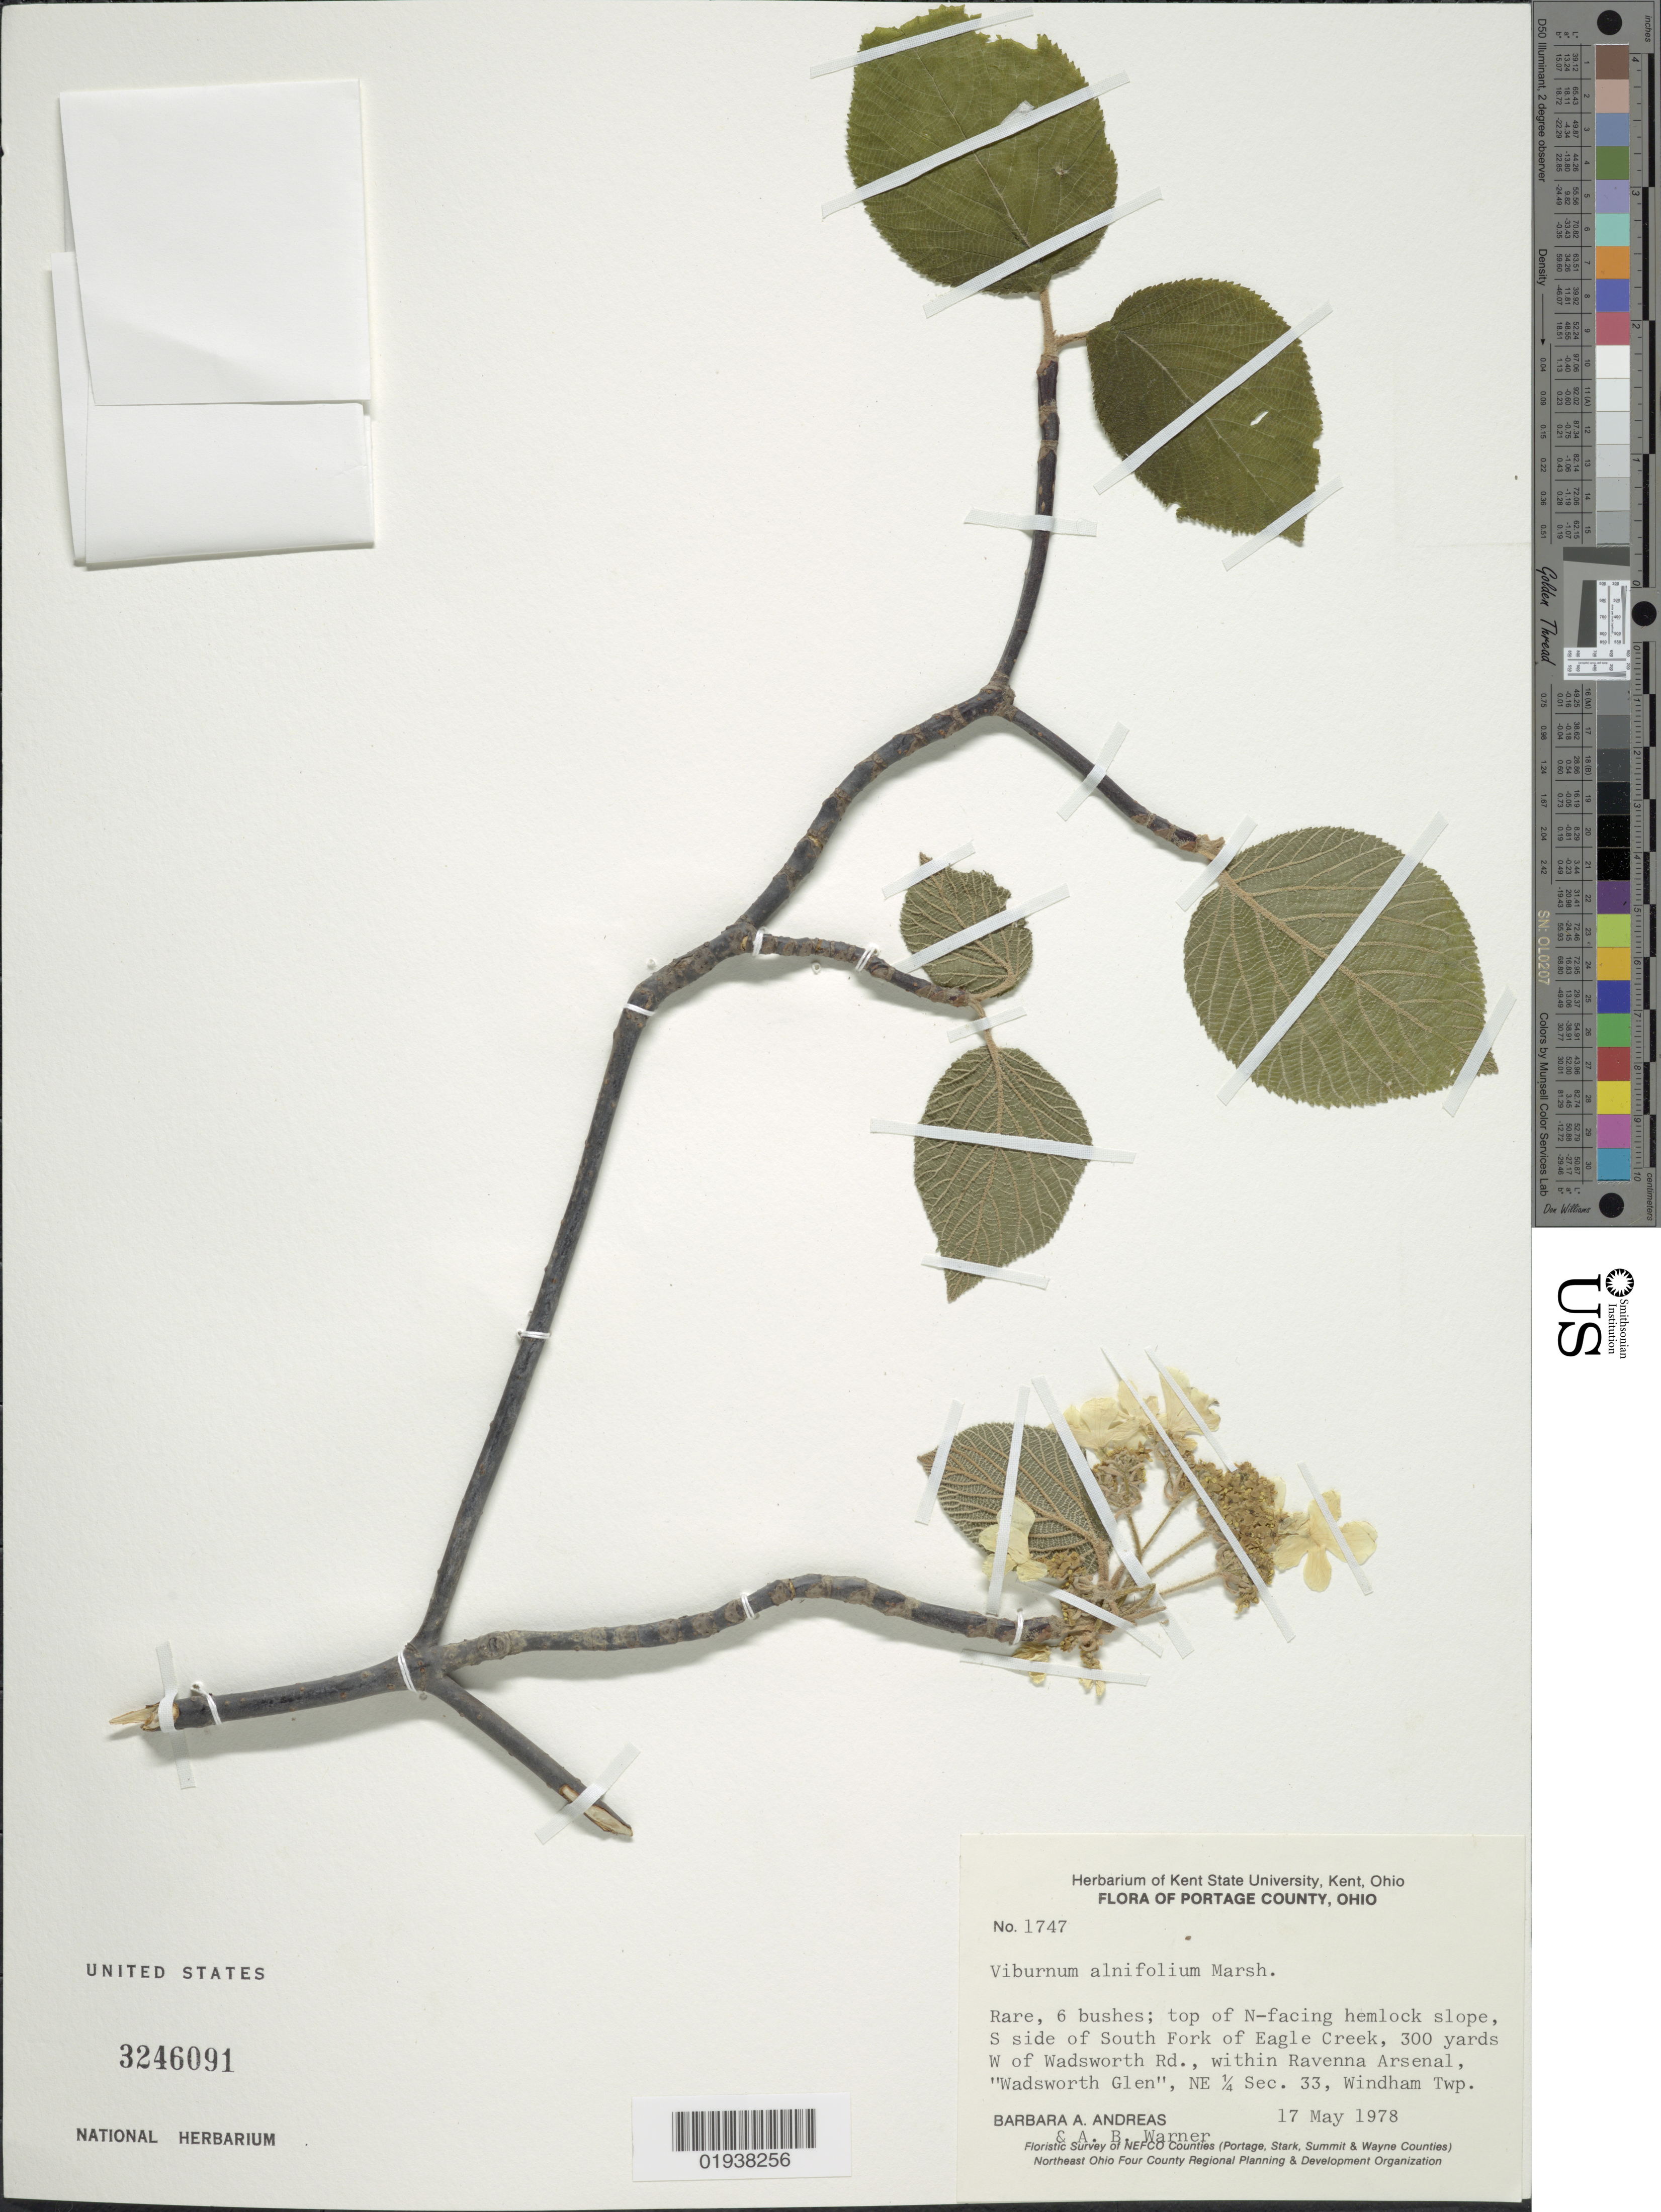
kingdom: Plantae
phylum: Tracheophyta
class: Magnoliopsida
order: Dipsacales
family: Viburnaceae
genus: Viburnum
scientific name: Viburnum alnifolium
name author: Marshall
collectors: B. A. Andreas & A. Warner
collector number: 1747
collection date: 1978-05-17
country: United States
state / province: Ohio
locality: Portage County. Top of N-facing hemlock slope, S side of South Fork of Eagle Creek, 300 yards W of Wadsworth Rd., within Ravenna Arsenal, "Wadswarth Glen", NE ¼ Sec. 33, Windham Twp.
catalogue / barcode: US 3246091